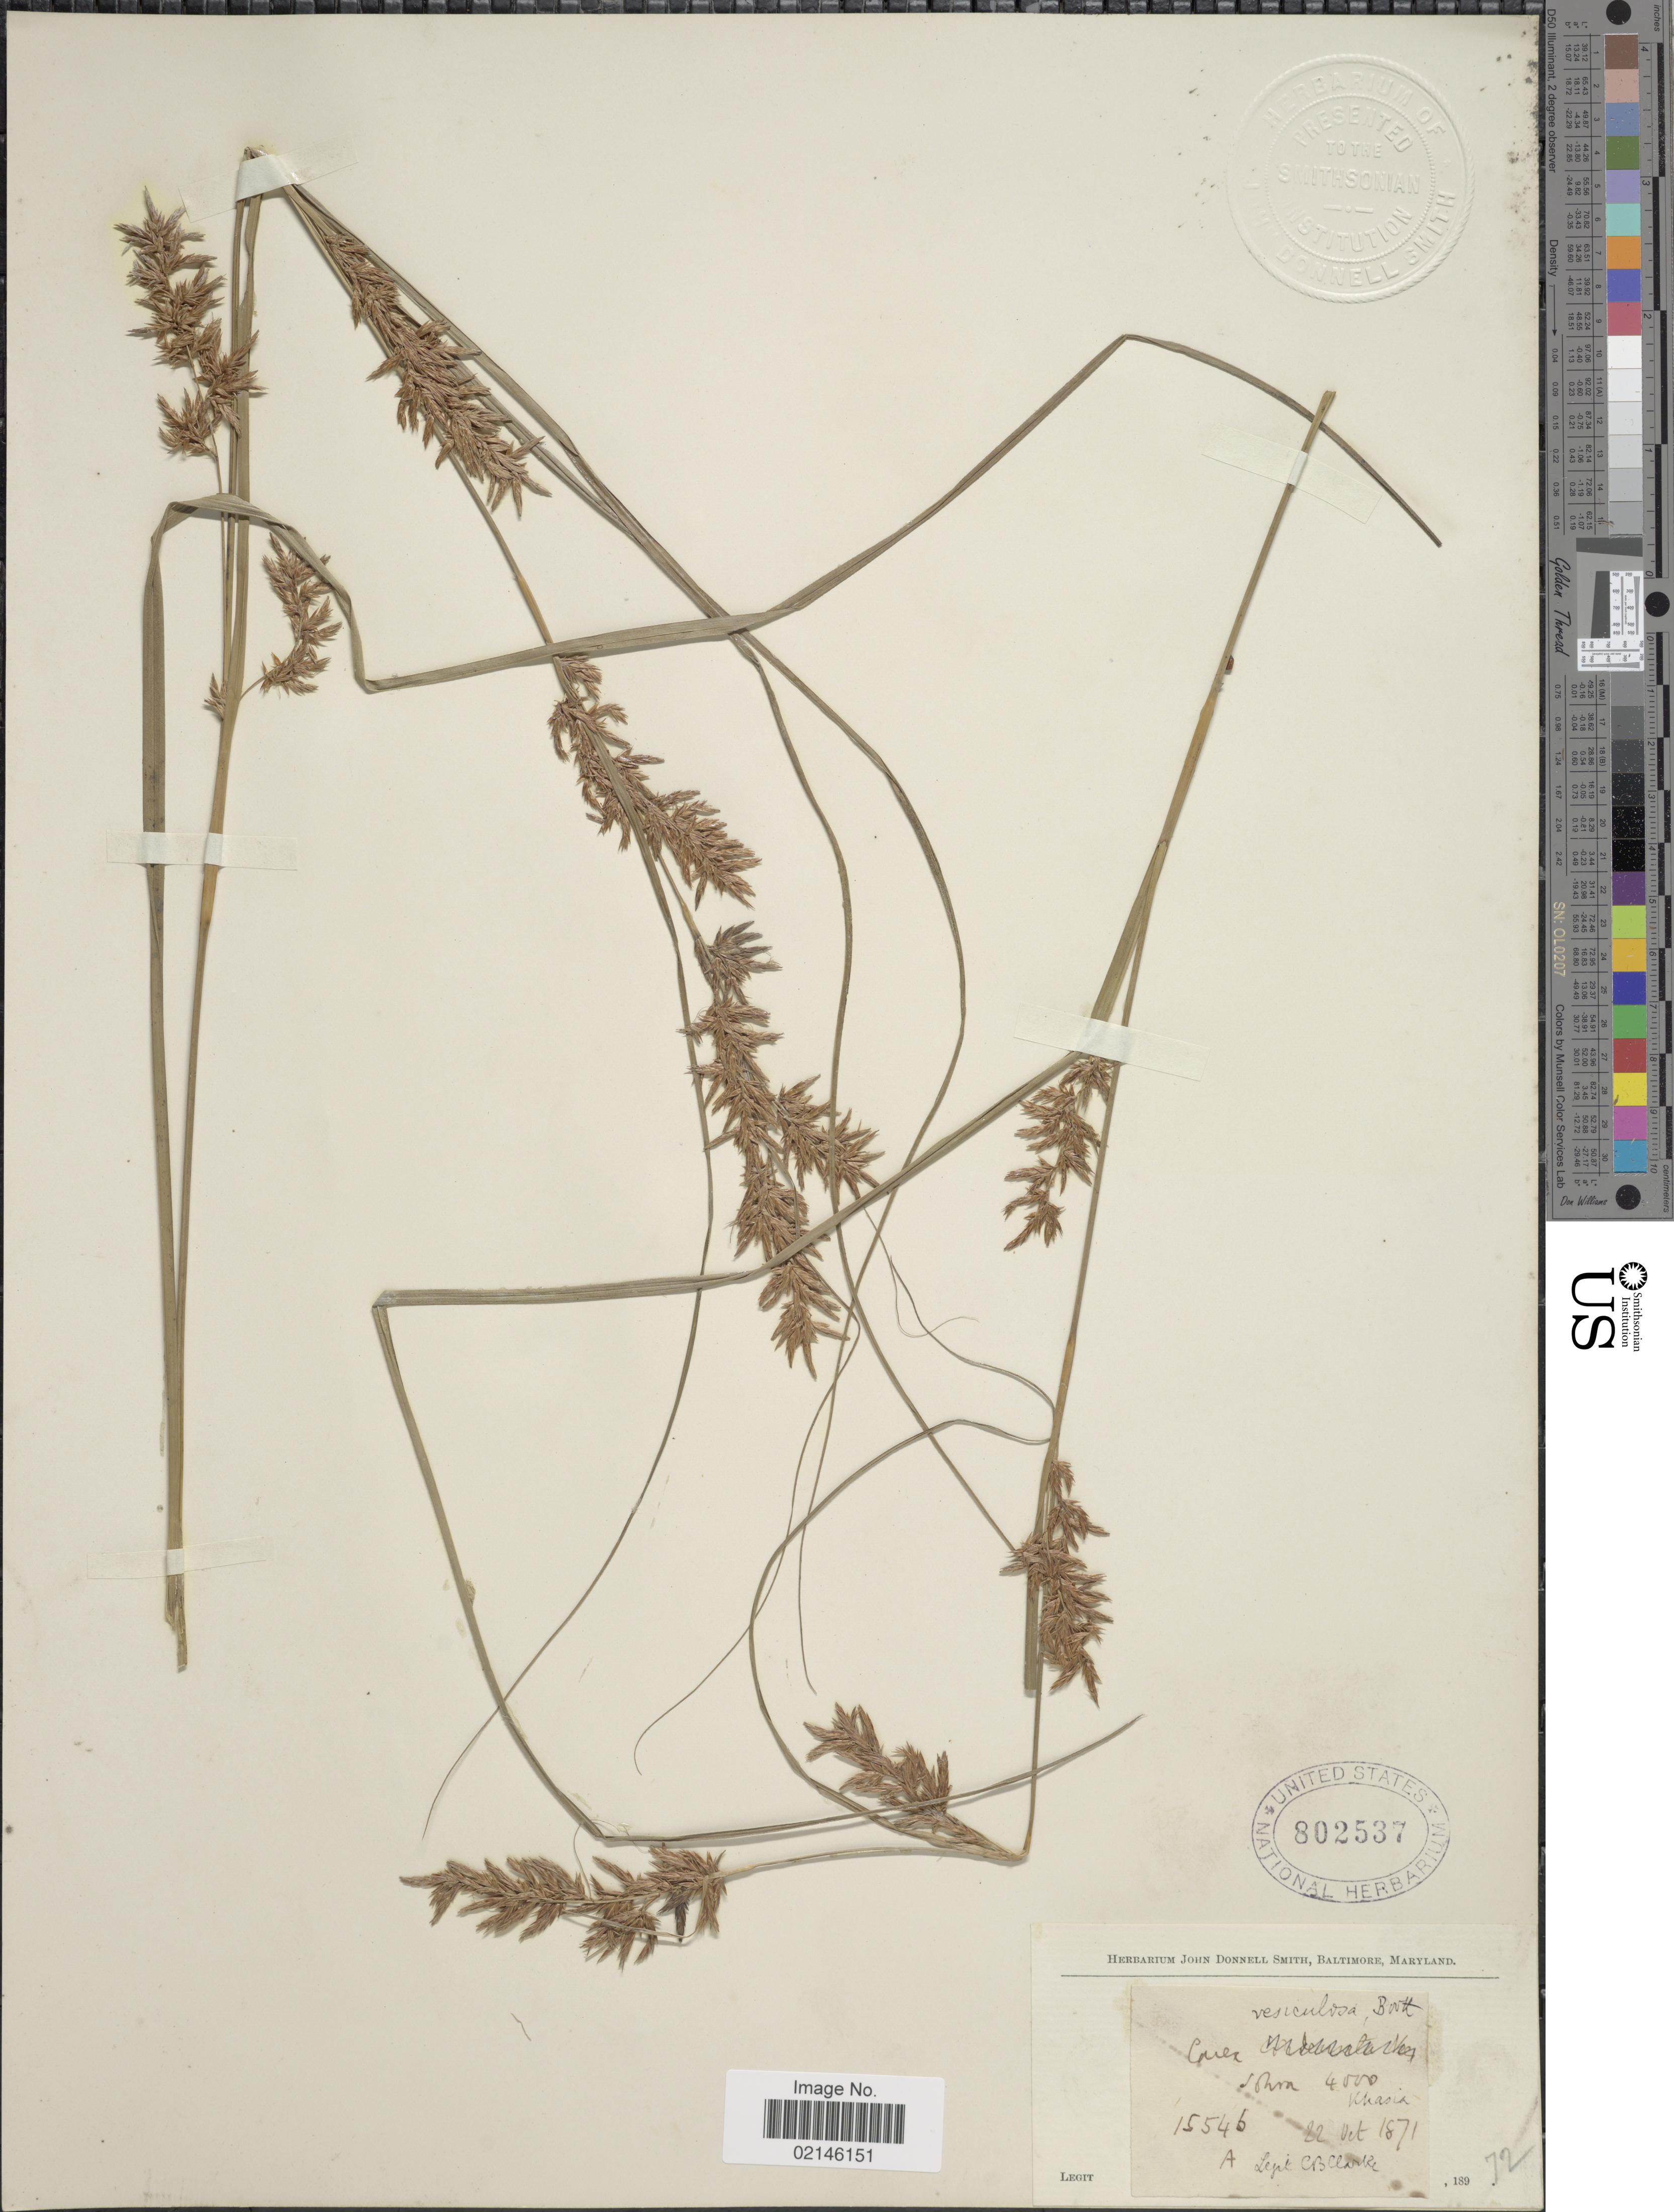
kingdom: Plantae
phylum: Tracheophyta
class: Liliopsida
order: Poales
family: Cyperaceae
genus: Carex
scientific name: Carex vesiculosa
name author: Boott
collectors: C. B. Clarke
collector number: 15546 A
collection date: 1871-10-22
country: India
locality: Sohra Khasia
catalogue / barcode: US 802537